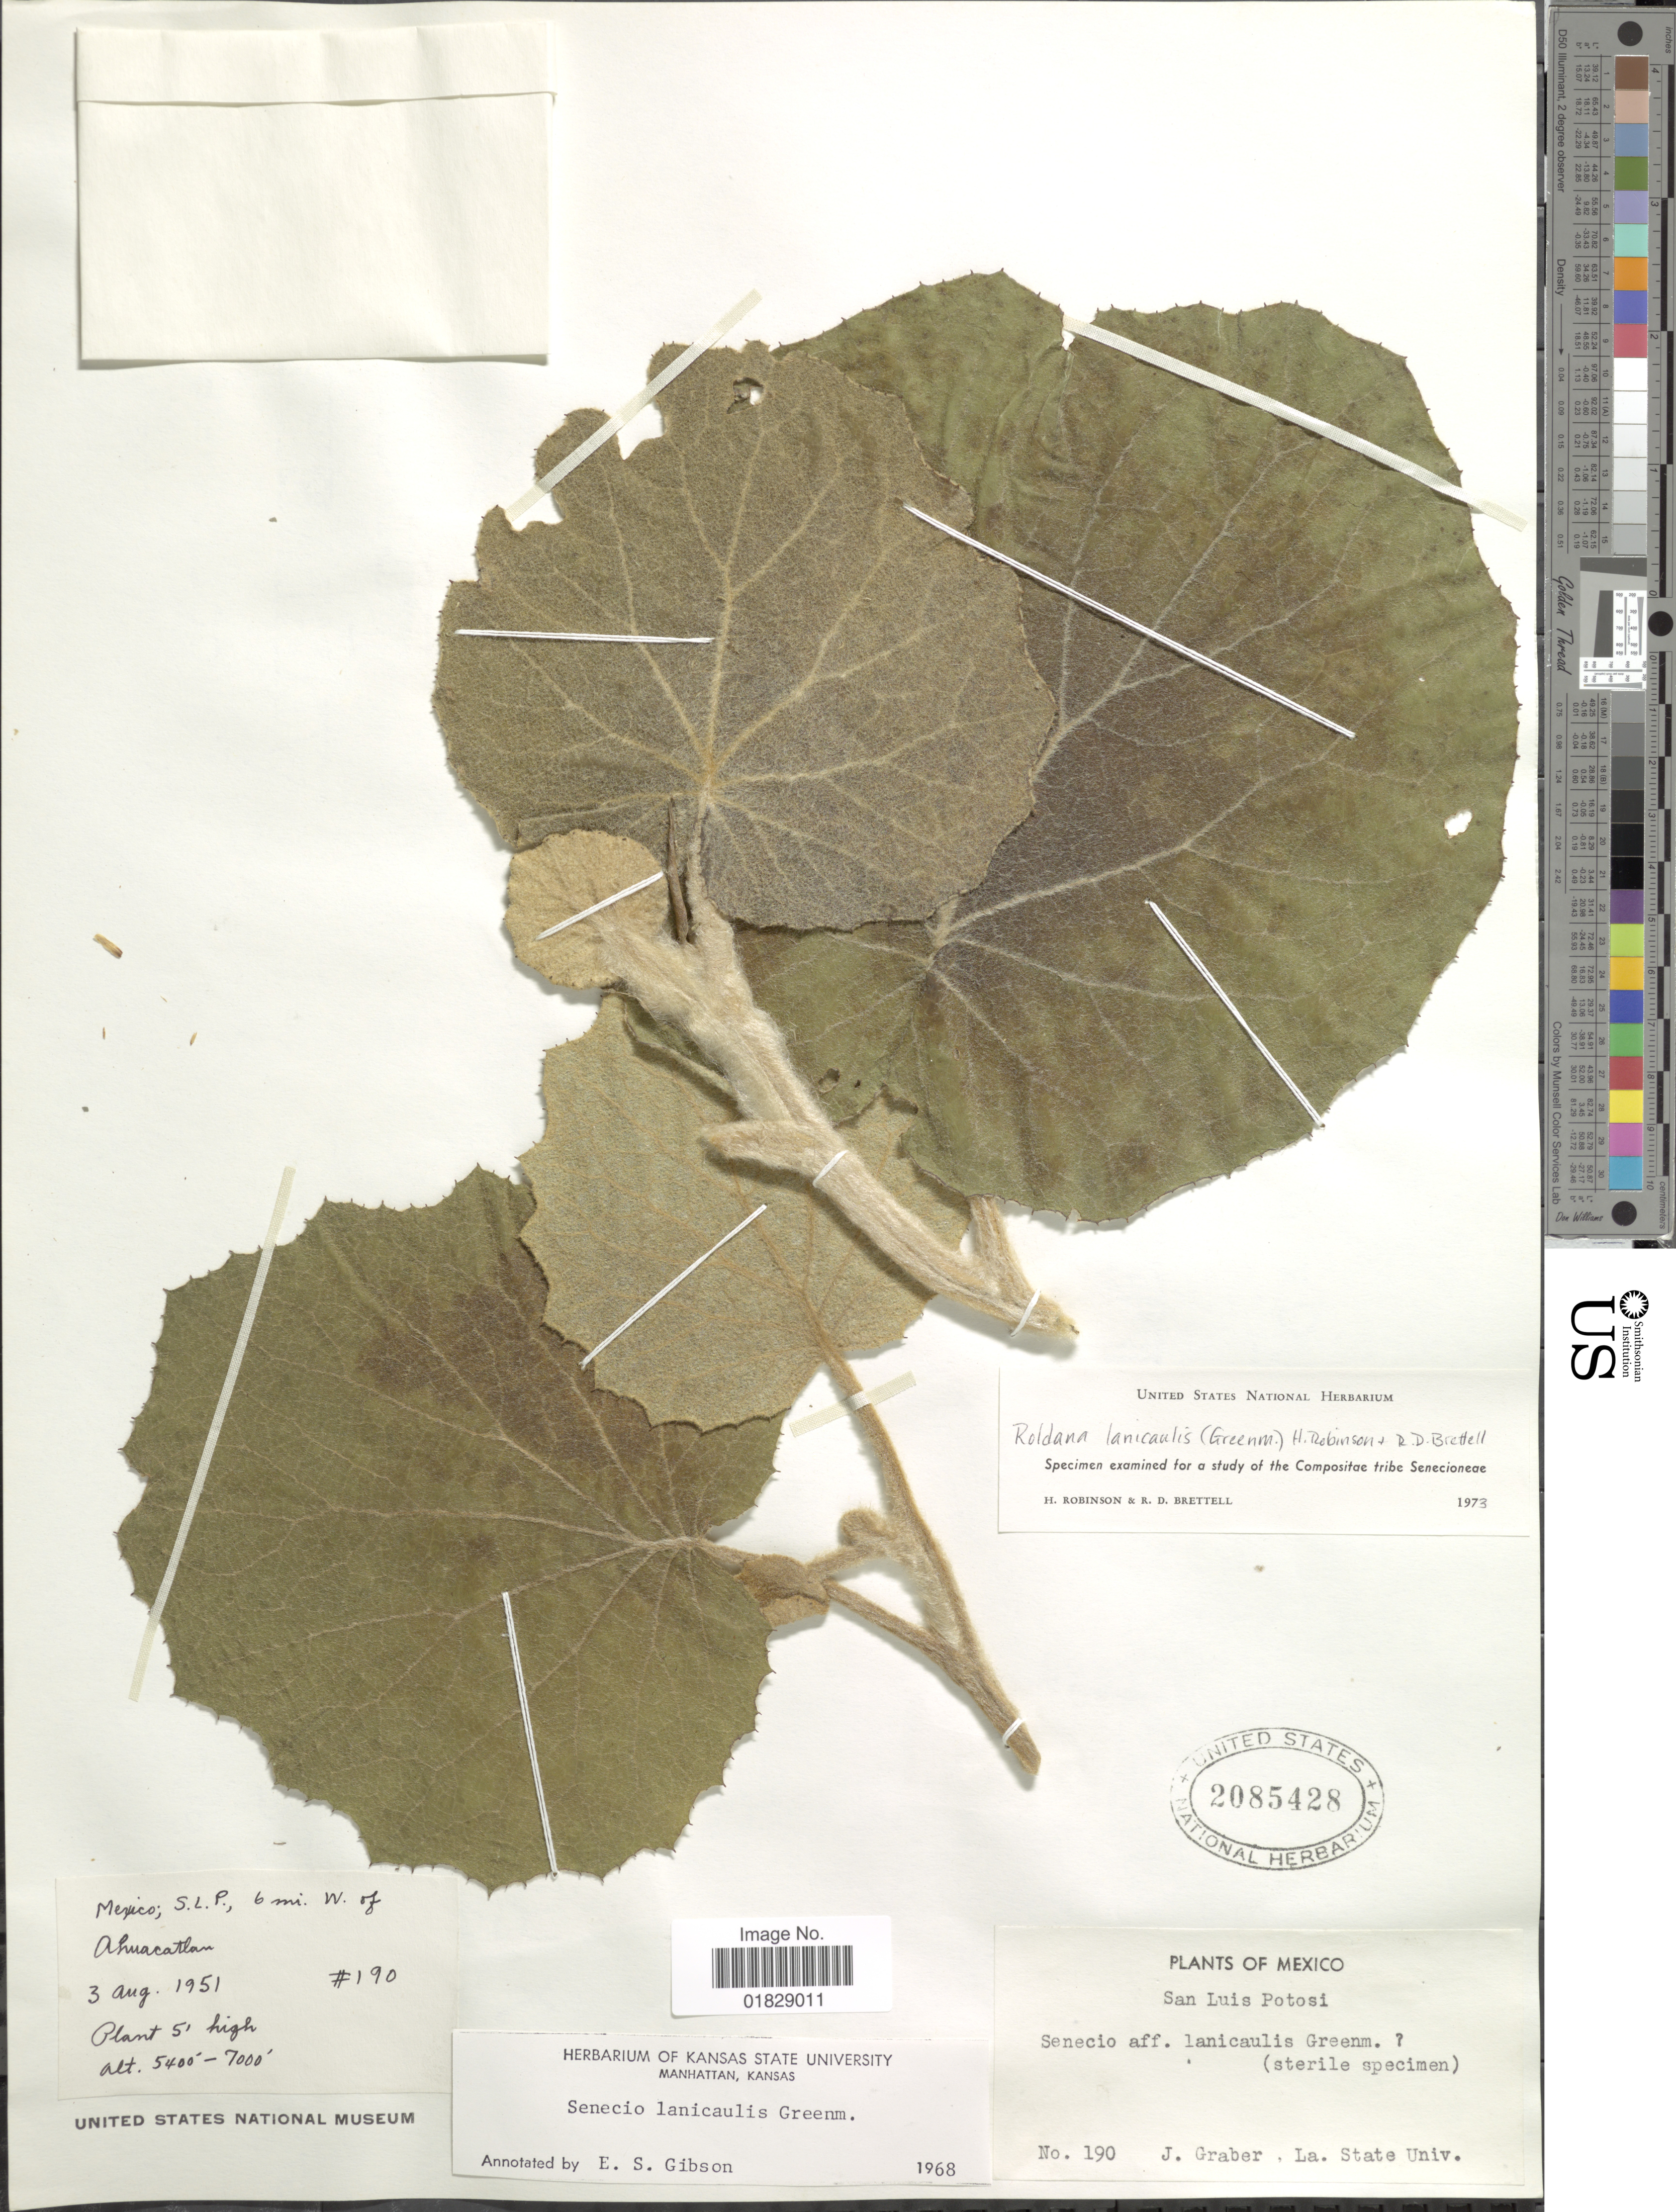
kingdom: Plantae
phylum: Tracheophyta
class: Magnoliopsida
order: Asterales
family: Asteraceae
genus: Roldana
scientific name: Roldana lanicaulis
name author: (Greenm.) H. Rob. & Brettell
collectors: J. Graber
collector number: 190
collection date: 1951-08-03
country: Mexico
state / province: San Luis Potosí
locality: Mexico; S.L.P., 6 mi. W. of Ahuacatlan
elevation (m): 1646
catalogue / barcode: US 2085428